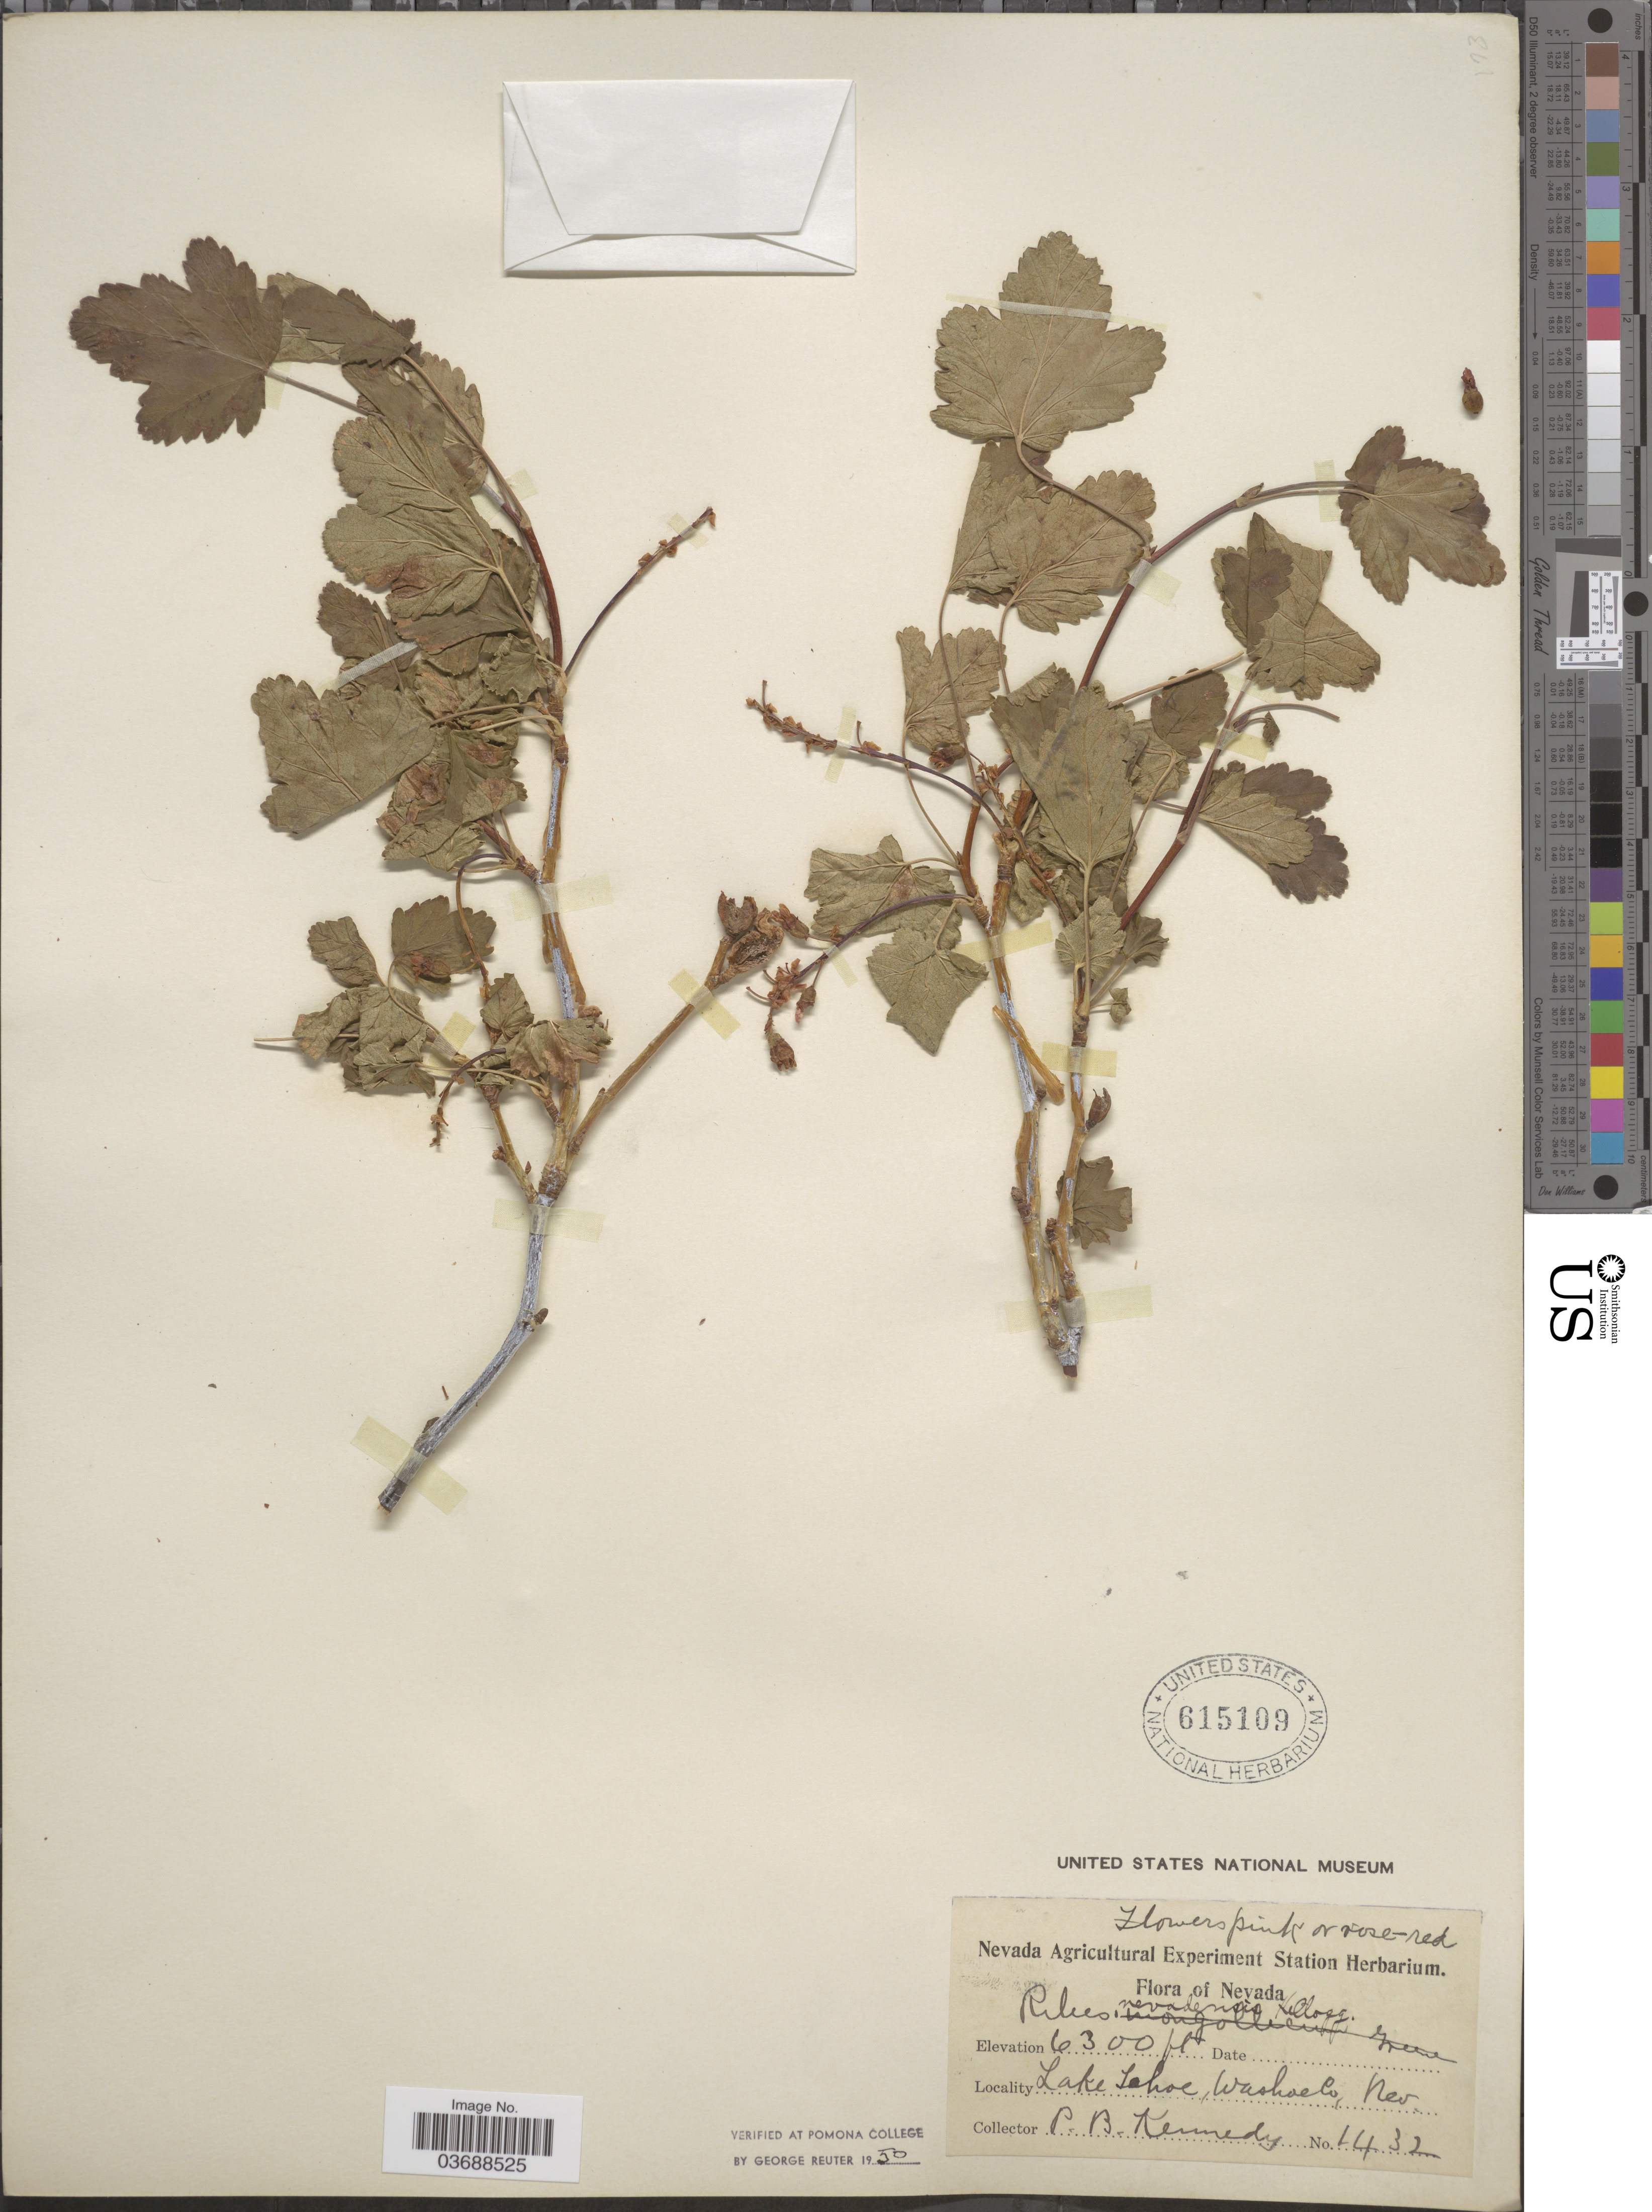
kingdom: Plantae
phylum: Tracheophyta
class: Magnoliopsida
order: Saxifragales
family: Grossulariaceae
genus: Ribes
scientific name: Ribes nevadense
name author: Kellogg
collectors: P. B. Kennedy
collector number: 1432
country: United States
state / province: Nevada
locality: Lake Tahoe, Washoe Co.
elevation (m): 1920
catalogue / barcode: US 615109